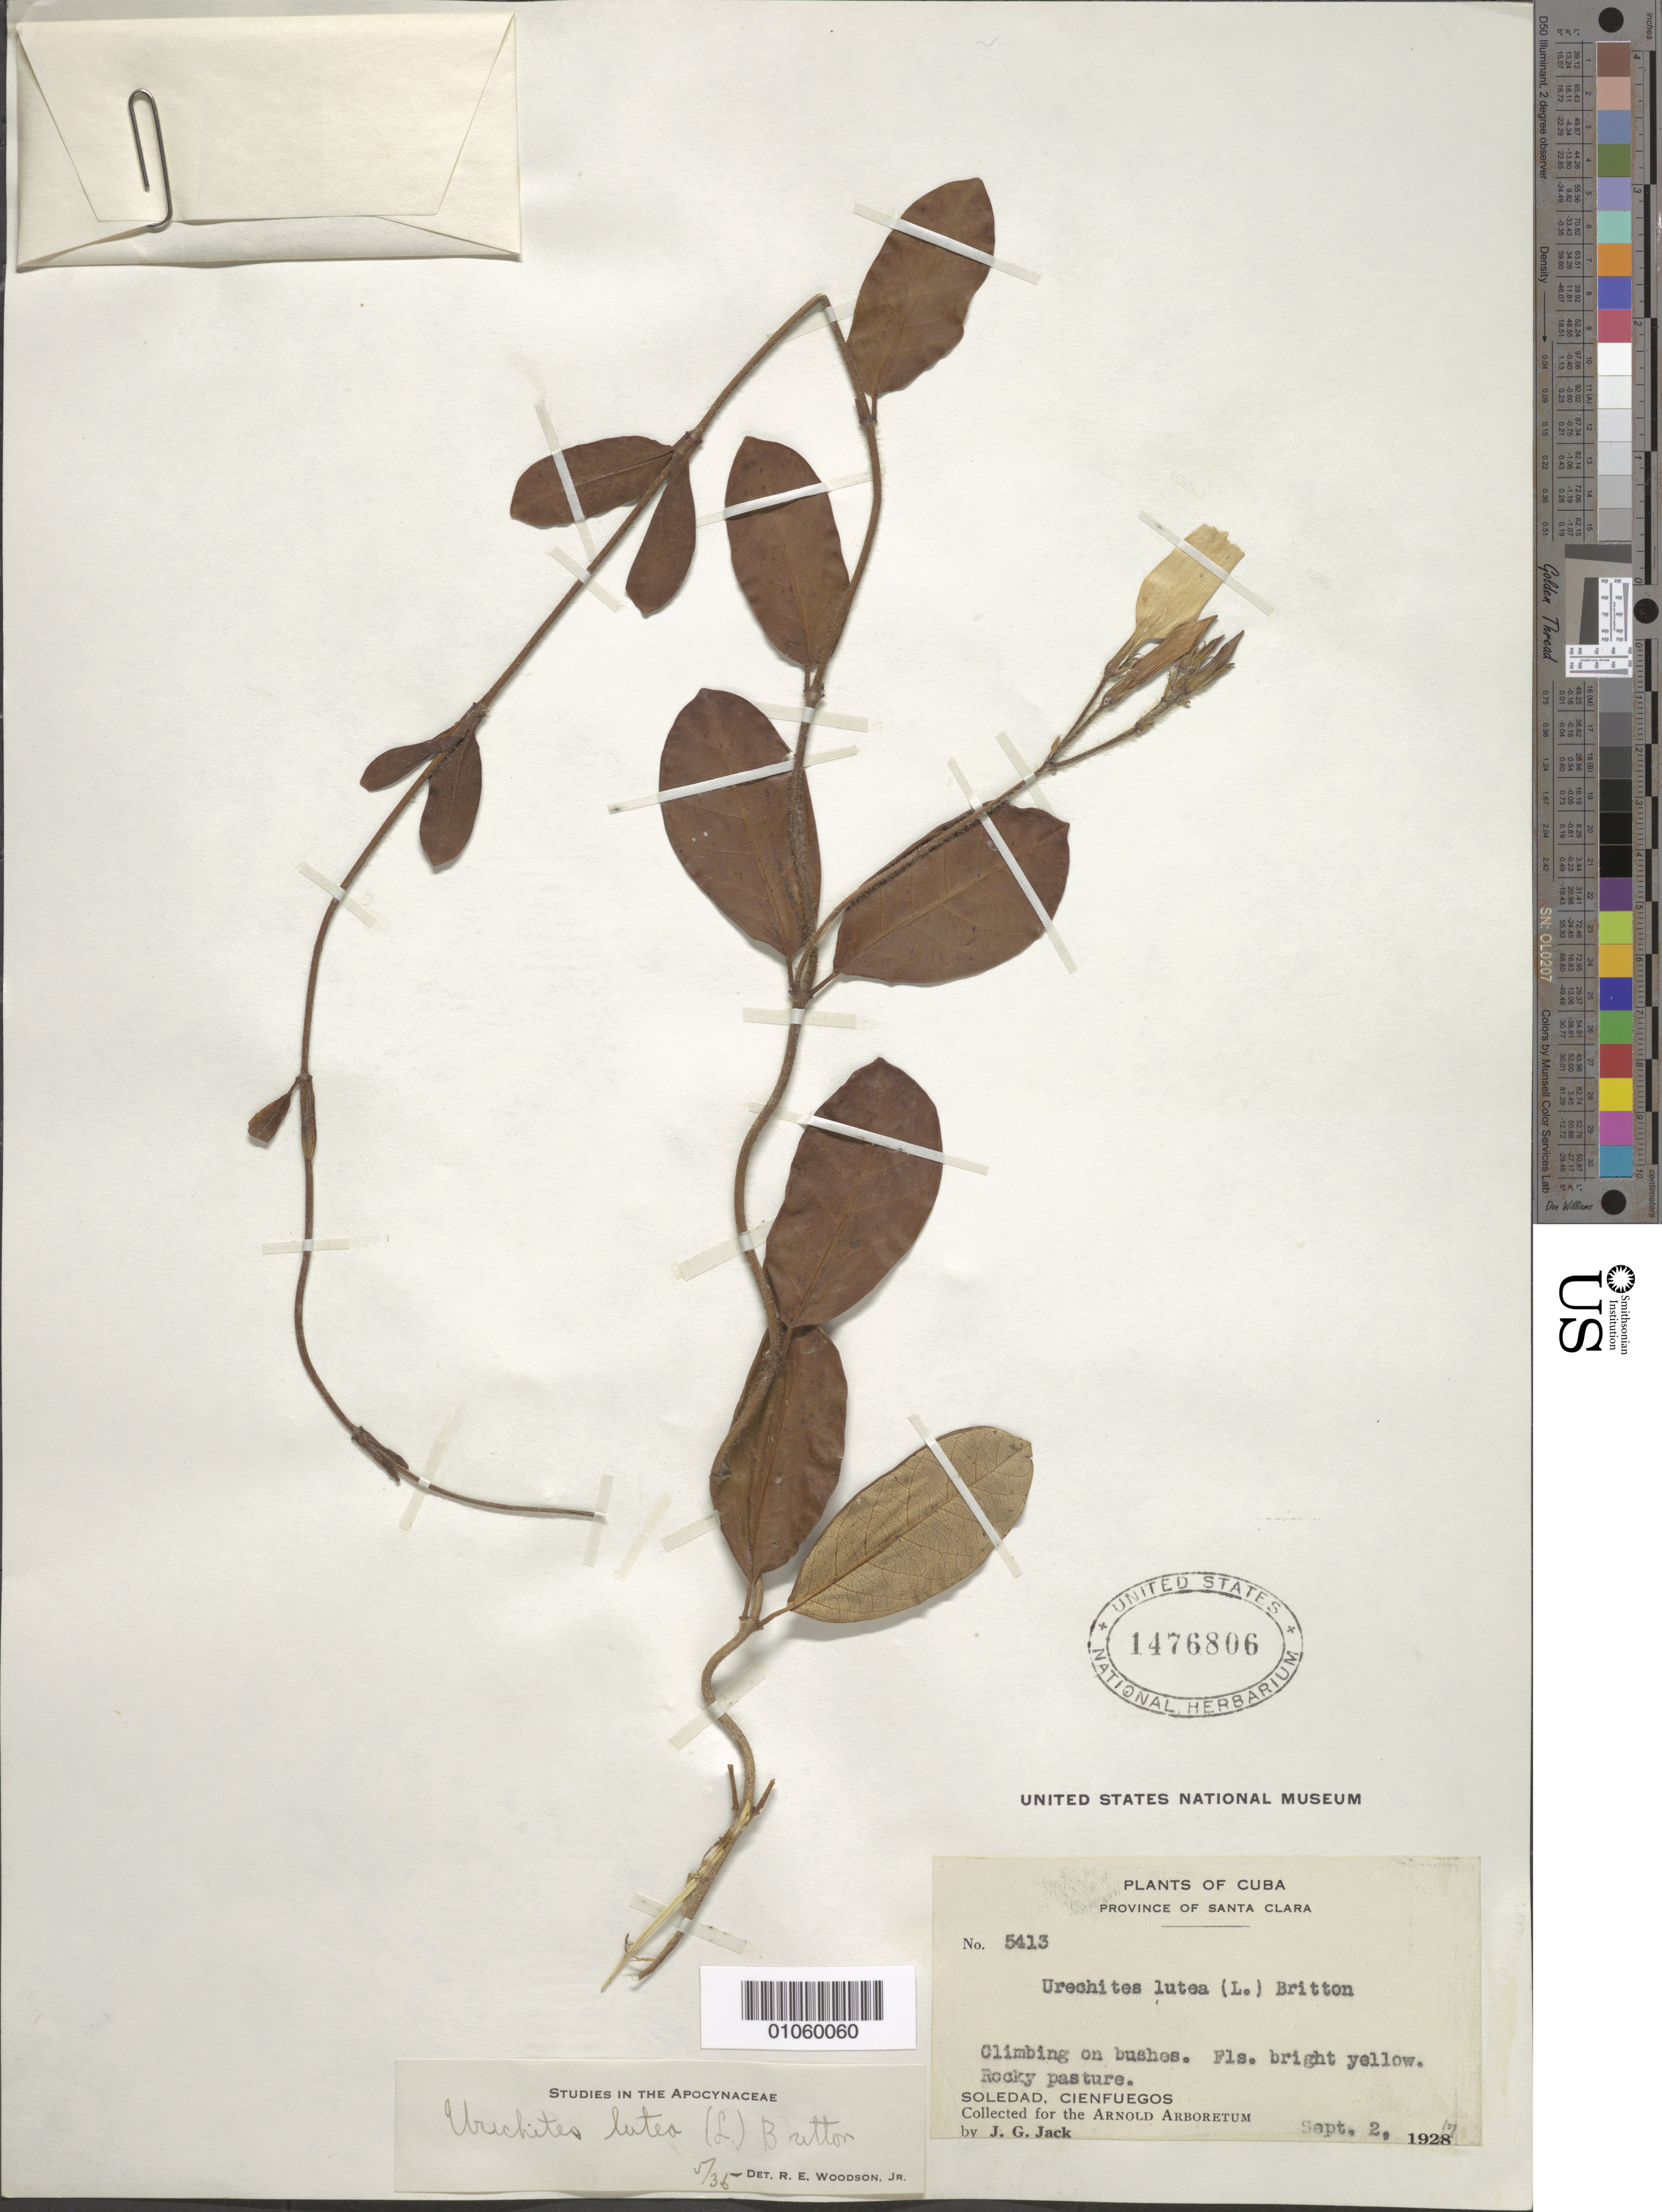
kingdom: Plantae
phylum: Tracheophyta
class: Magnoliopsida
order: Gentianales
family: Apocynaceae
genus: Urechites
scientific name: Urechites lutea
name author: (L.) Britton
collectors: J. G. Jack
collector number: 5413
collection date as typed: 02 Sep 1927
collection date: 1927-09-02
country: Cuba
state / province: Cienfuegos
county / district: Santa Clara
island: Cuba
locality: Soledad, Cienfuegos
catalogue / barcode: US 1476806